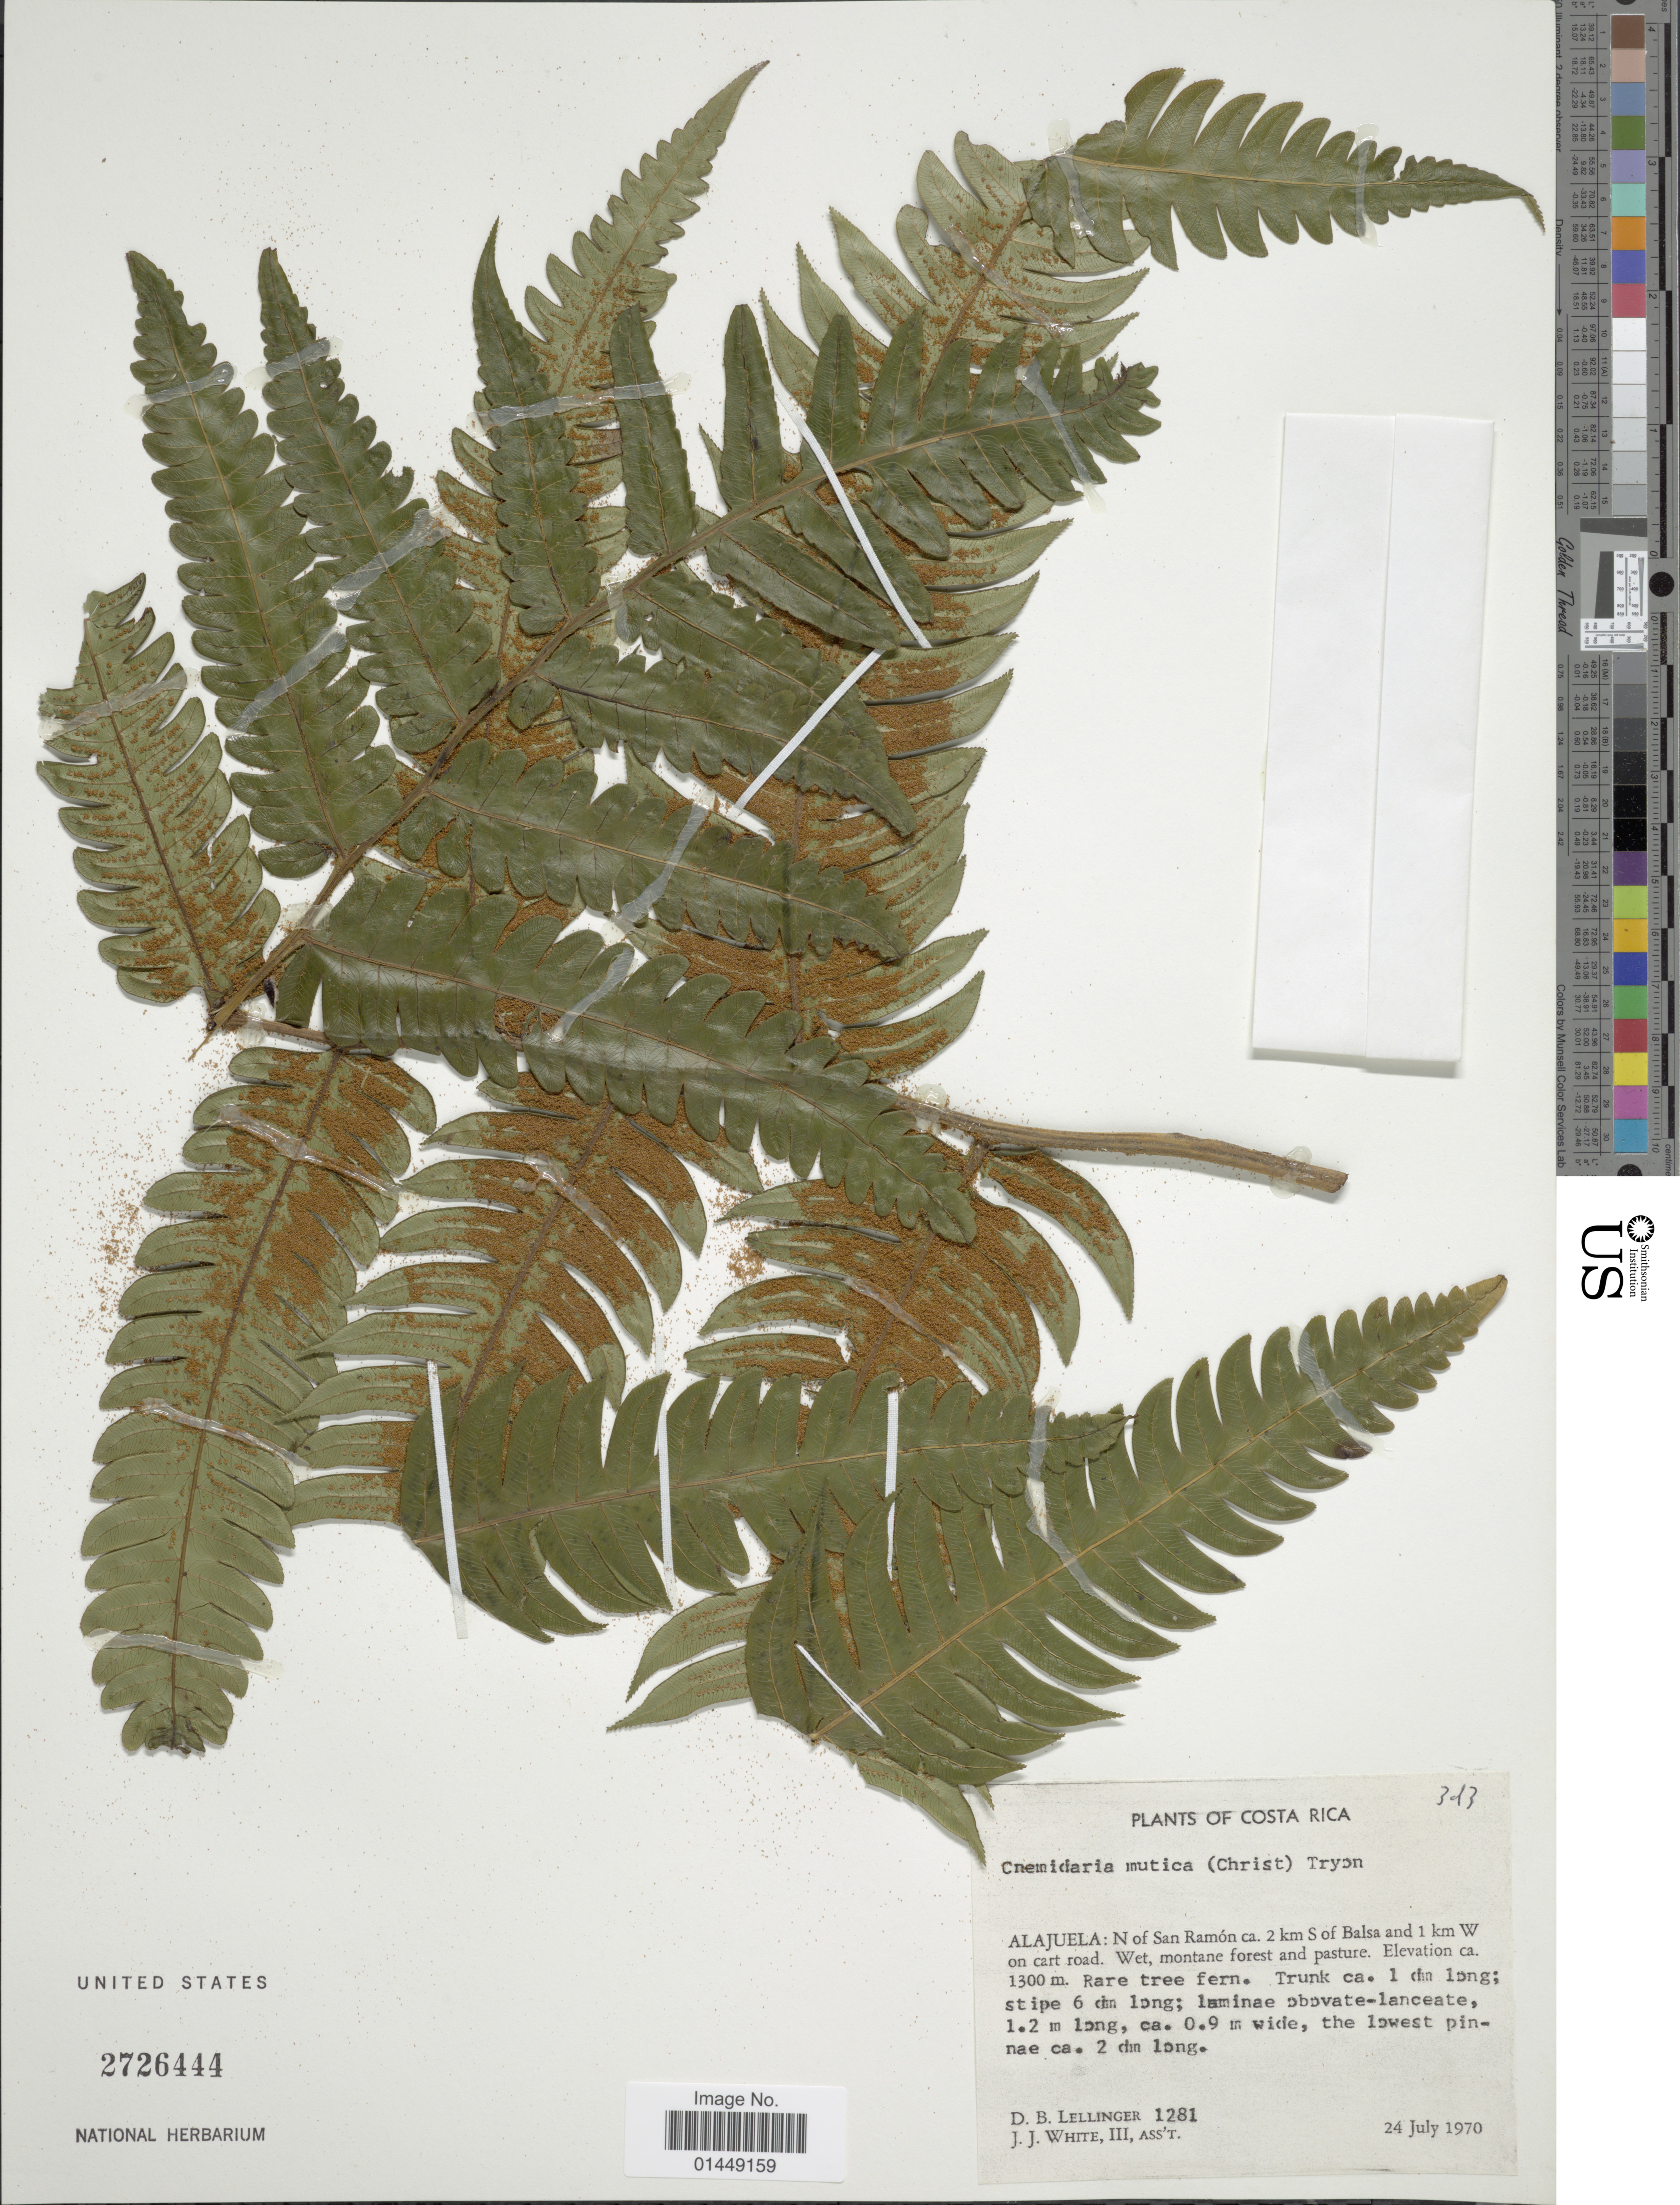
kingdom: Plantae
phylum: Tracheophyta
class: Polypodiopsida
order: Cyatheales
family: Cyatheaceae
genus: Cyathea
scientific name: Cyathea mutica var. mutica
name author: (Christ) Domin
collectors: D. B. Lellinger & J. J. White III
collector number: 1281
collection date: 1970-07-24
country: Costa Rica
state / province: Alajuela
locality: Alajuela: N of San Ramón ca. 2 km S of Balsa and 1 km W on cart road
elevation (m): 1300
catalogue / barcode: US 2726444